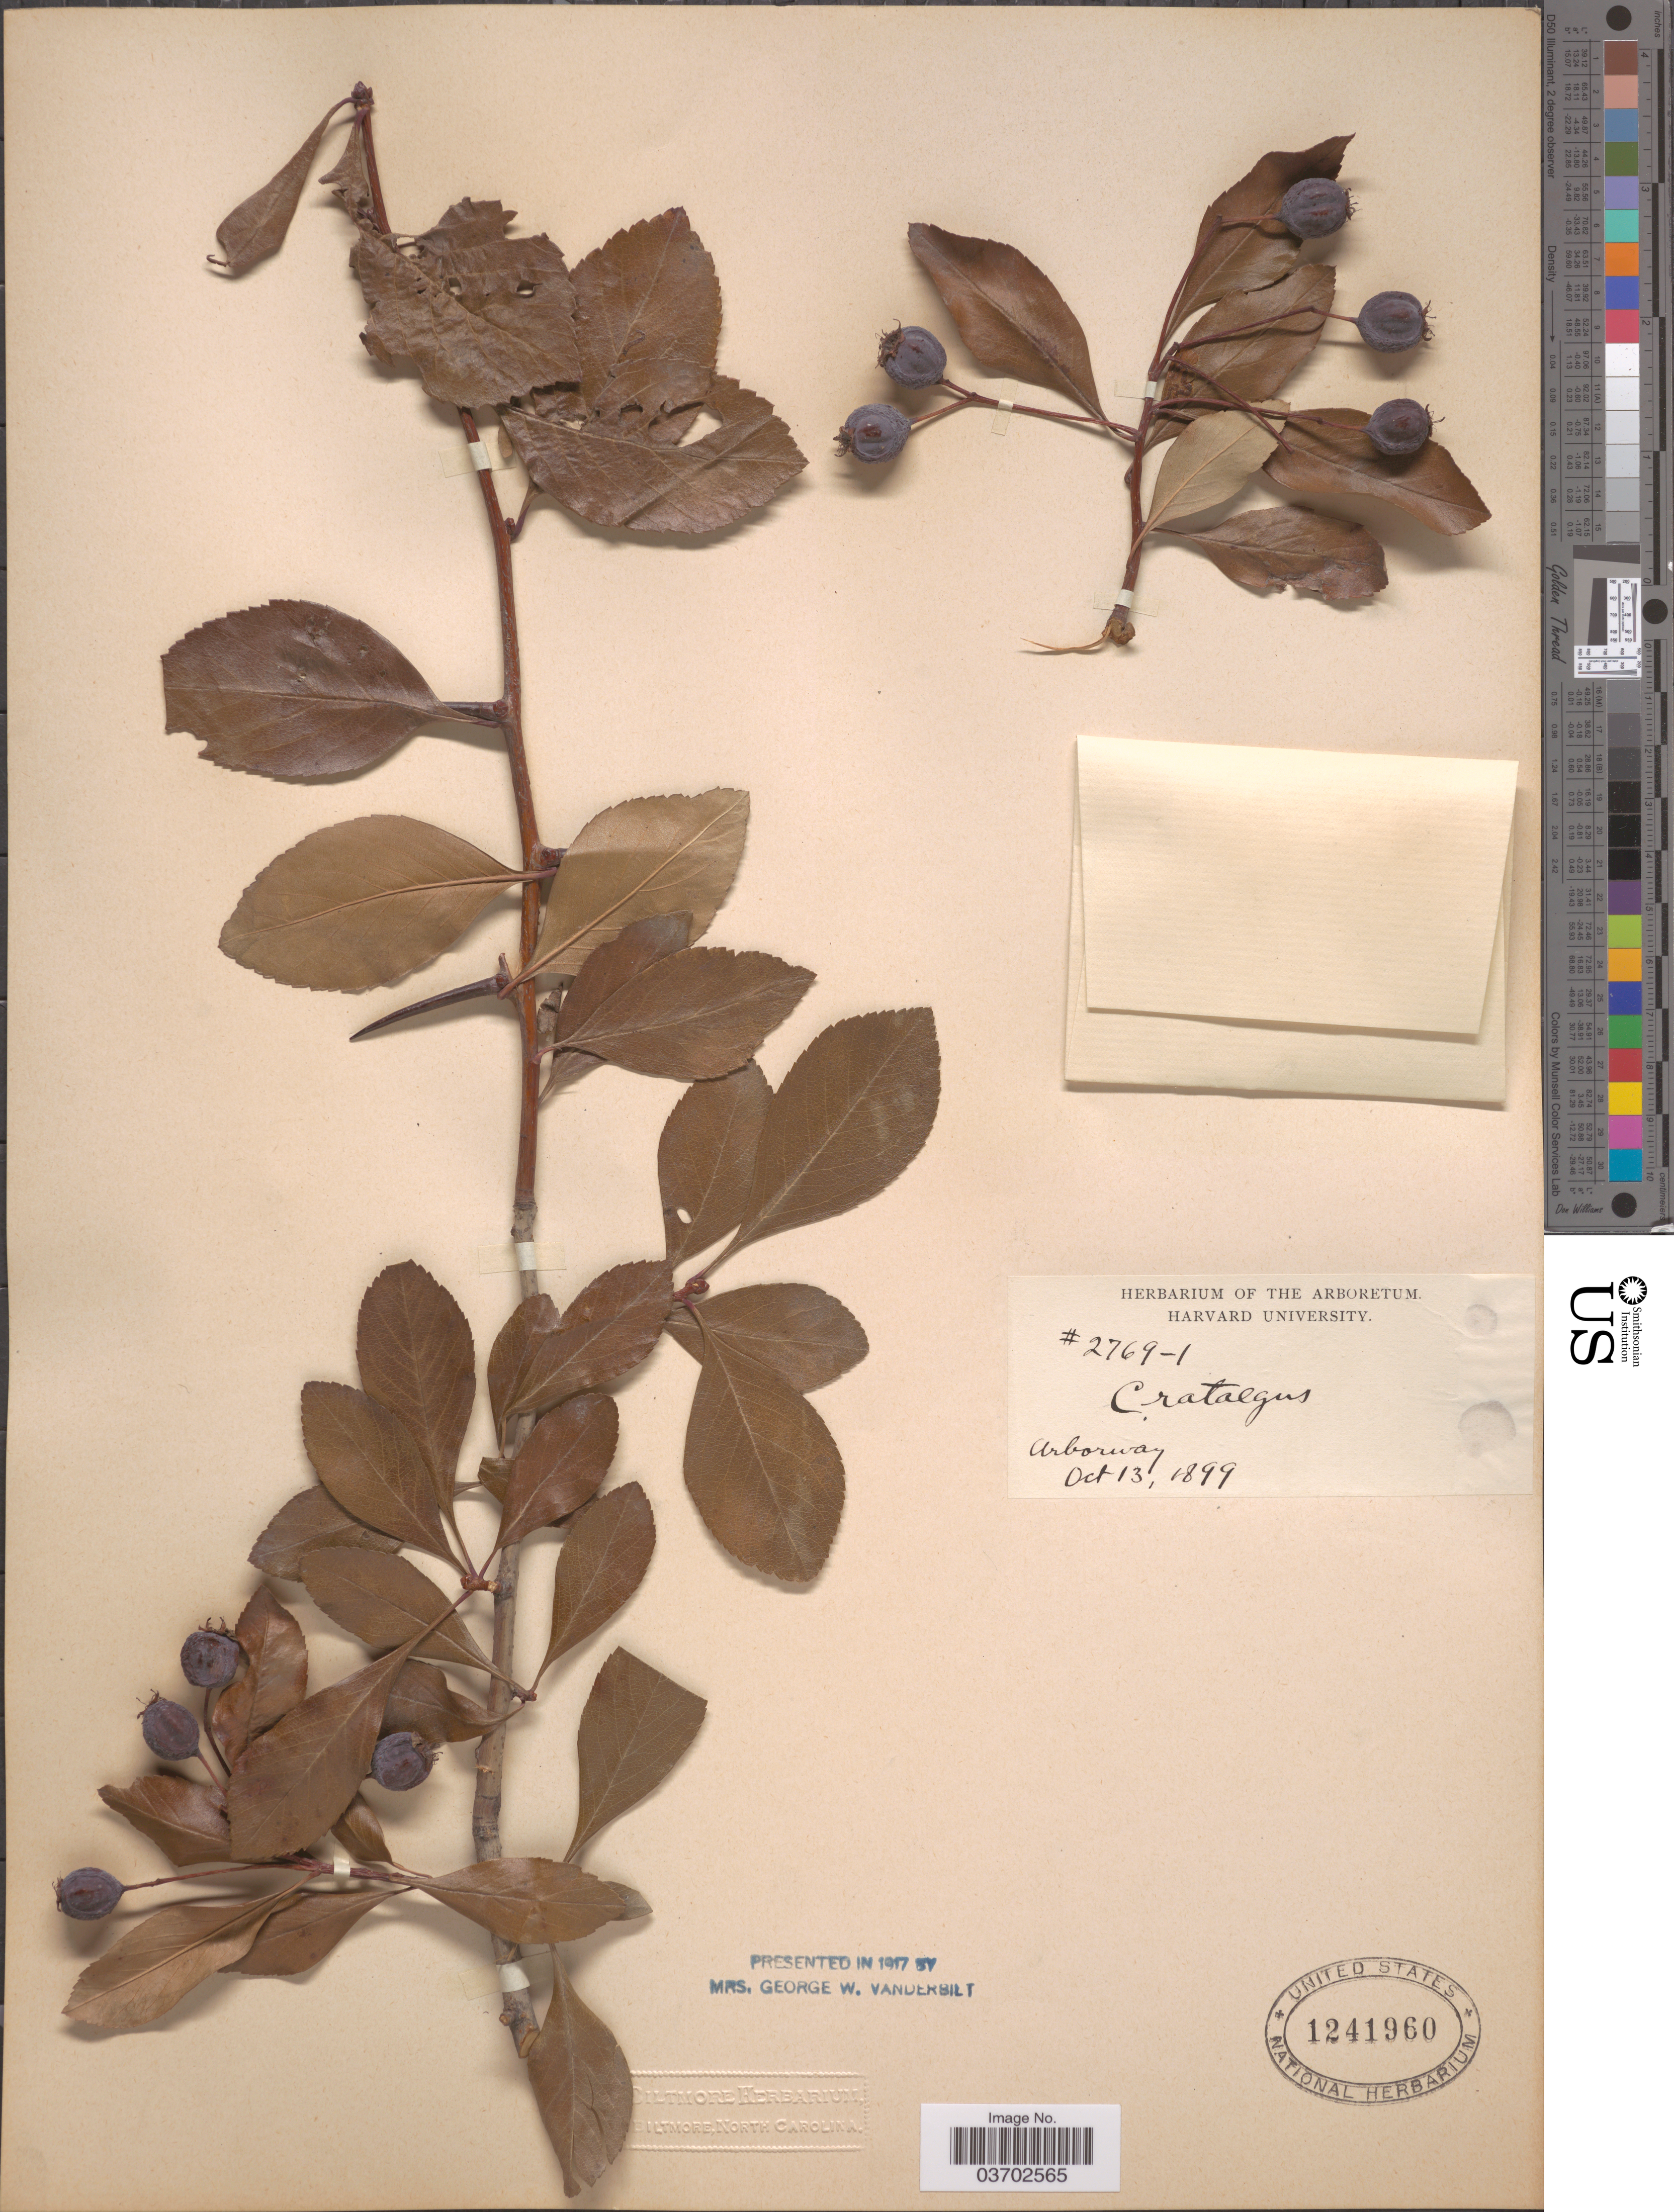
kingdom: Plantae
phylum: Tracheophyta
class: Magnoliopsida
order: Rosales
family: Rosaceae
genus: Crataegus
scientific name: Crataegus sp.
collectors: Ex herb. of the Arboretum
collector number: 2769-1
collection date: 1899-10-13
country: United States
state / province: Massachusetts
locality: Arborway.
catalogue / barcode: US 1241960